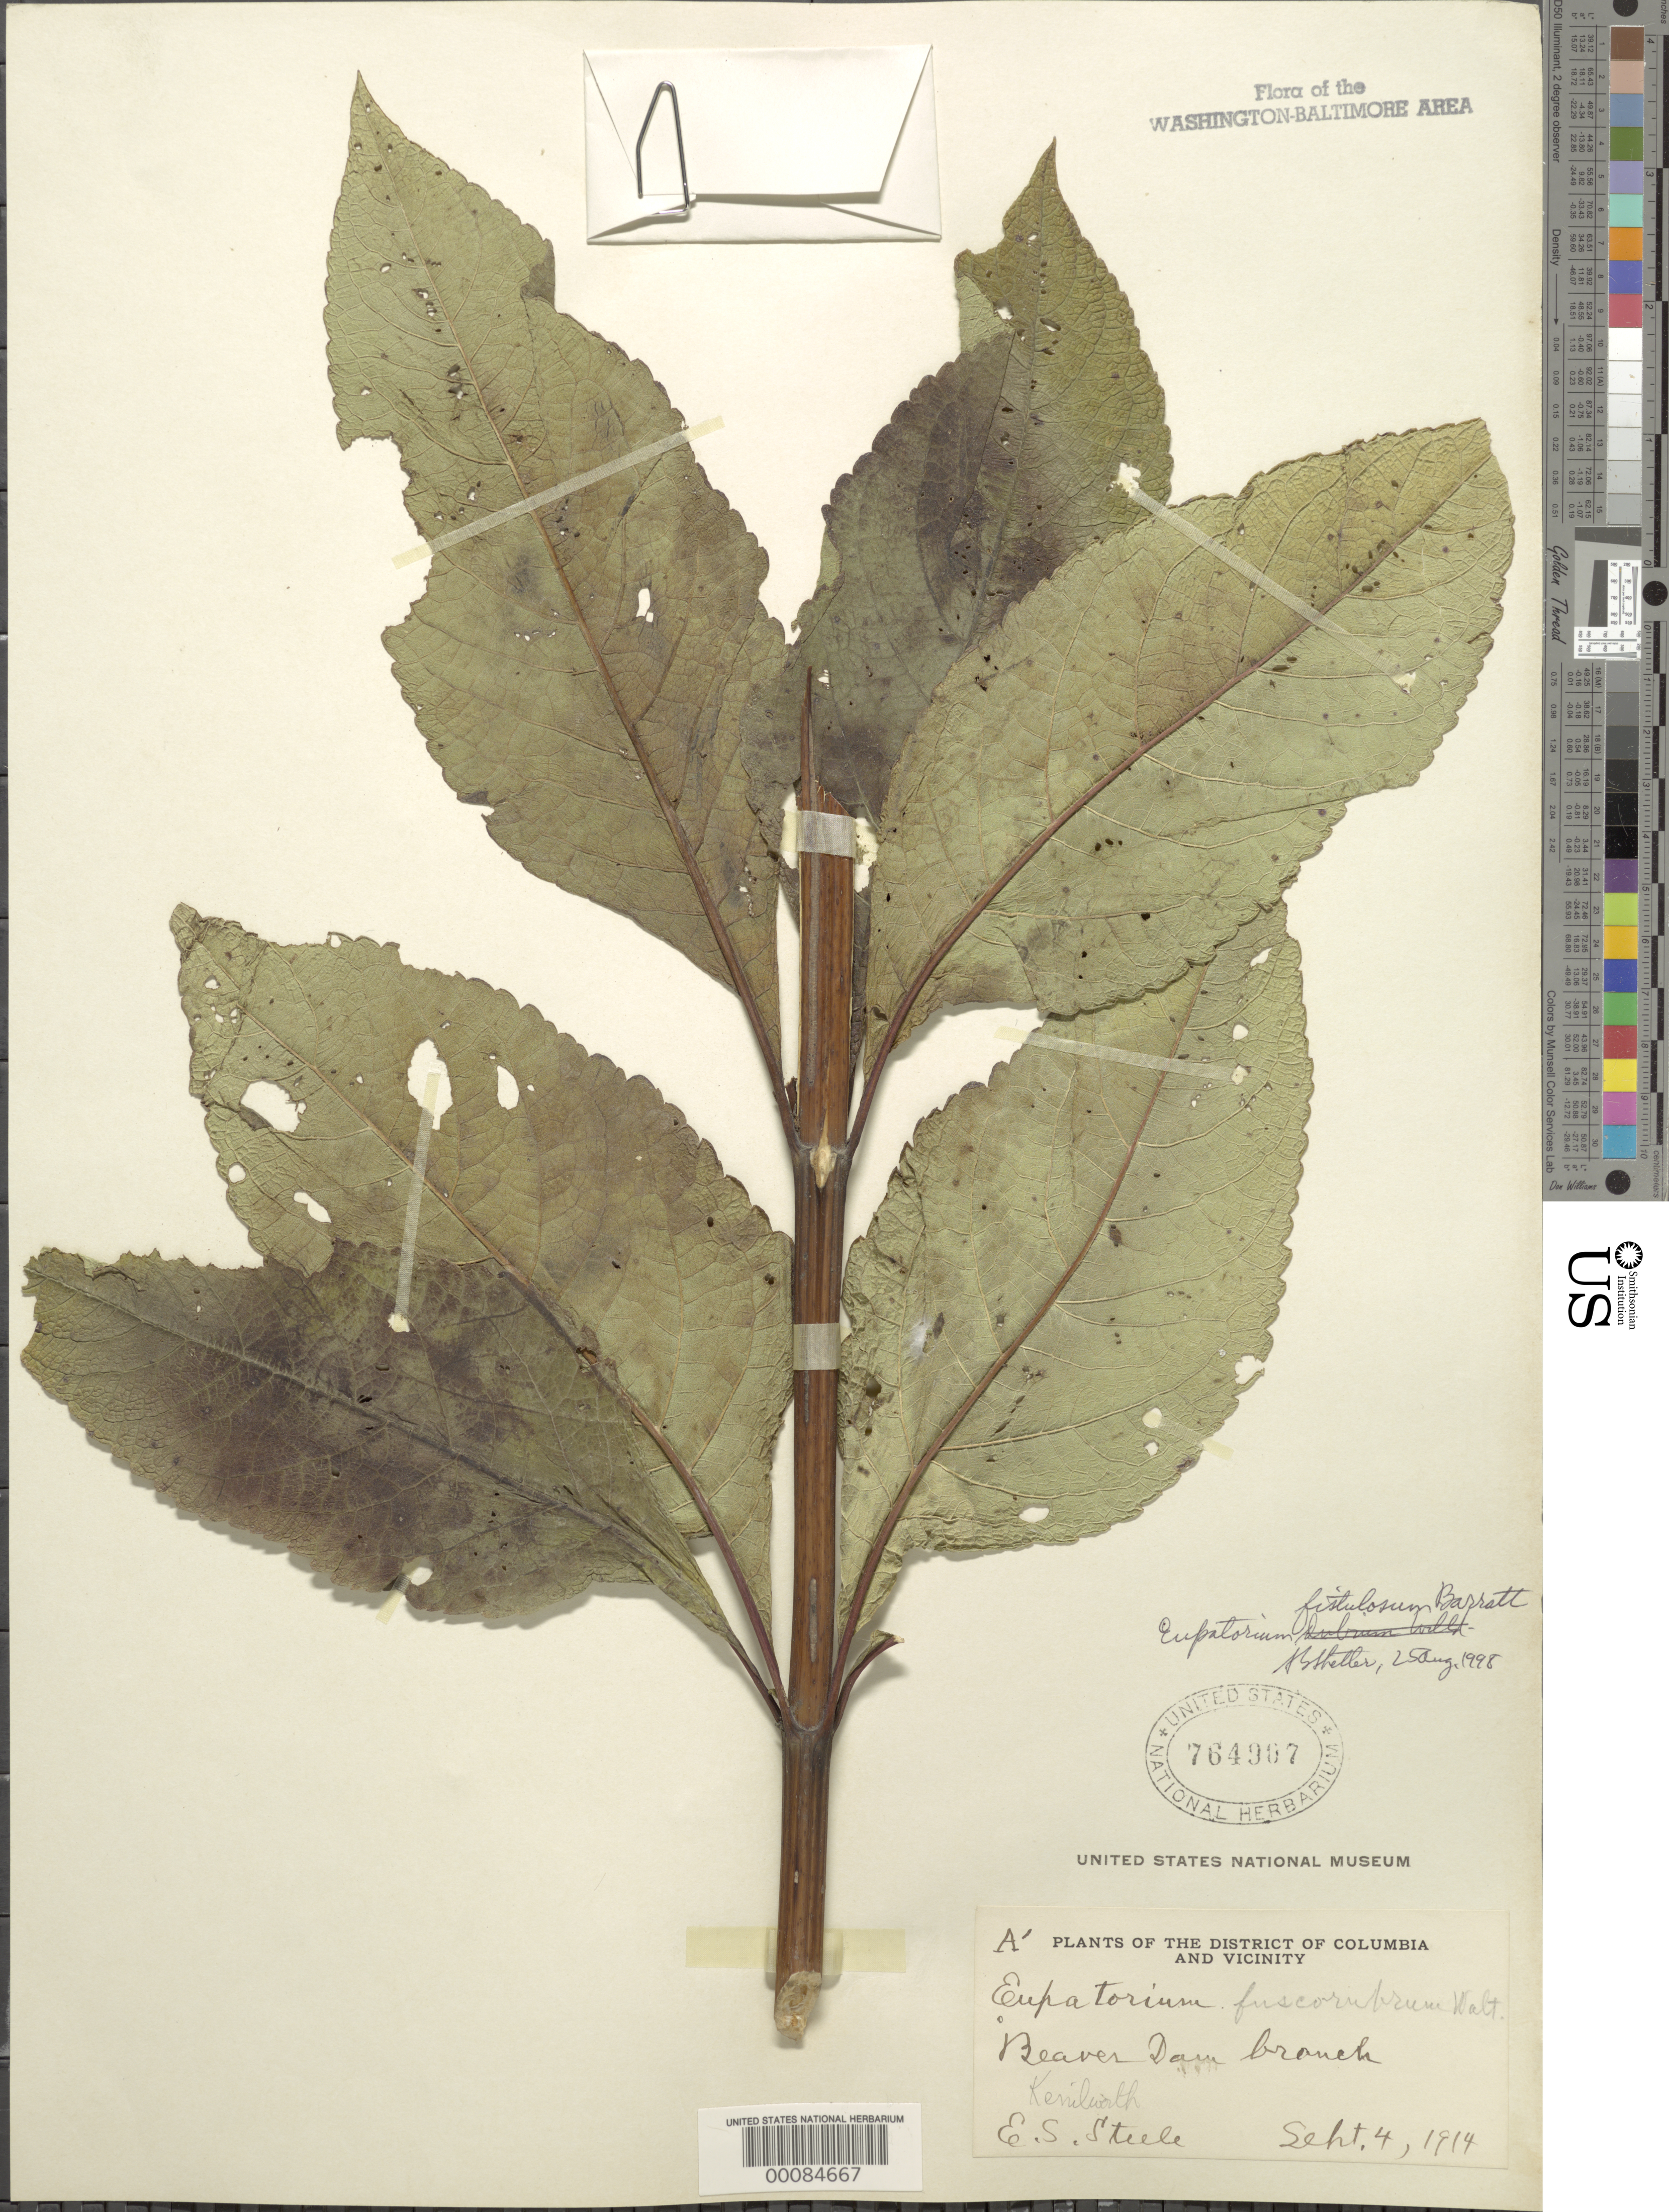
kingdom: Plantae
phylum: Tracheophyta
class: Magnoliopsida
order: Asterales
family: Asteraceae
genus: Eupatorium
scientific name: Eupatorium fistulosum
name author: Barratt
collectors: E. Steele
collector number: A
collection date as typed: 04 Sep 1914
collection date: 1914-09-04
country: United States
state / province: Maryland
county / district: Prince George's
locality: Beaver Dam Branch, north of Kenilworth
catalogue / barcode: US 764907